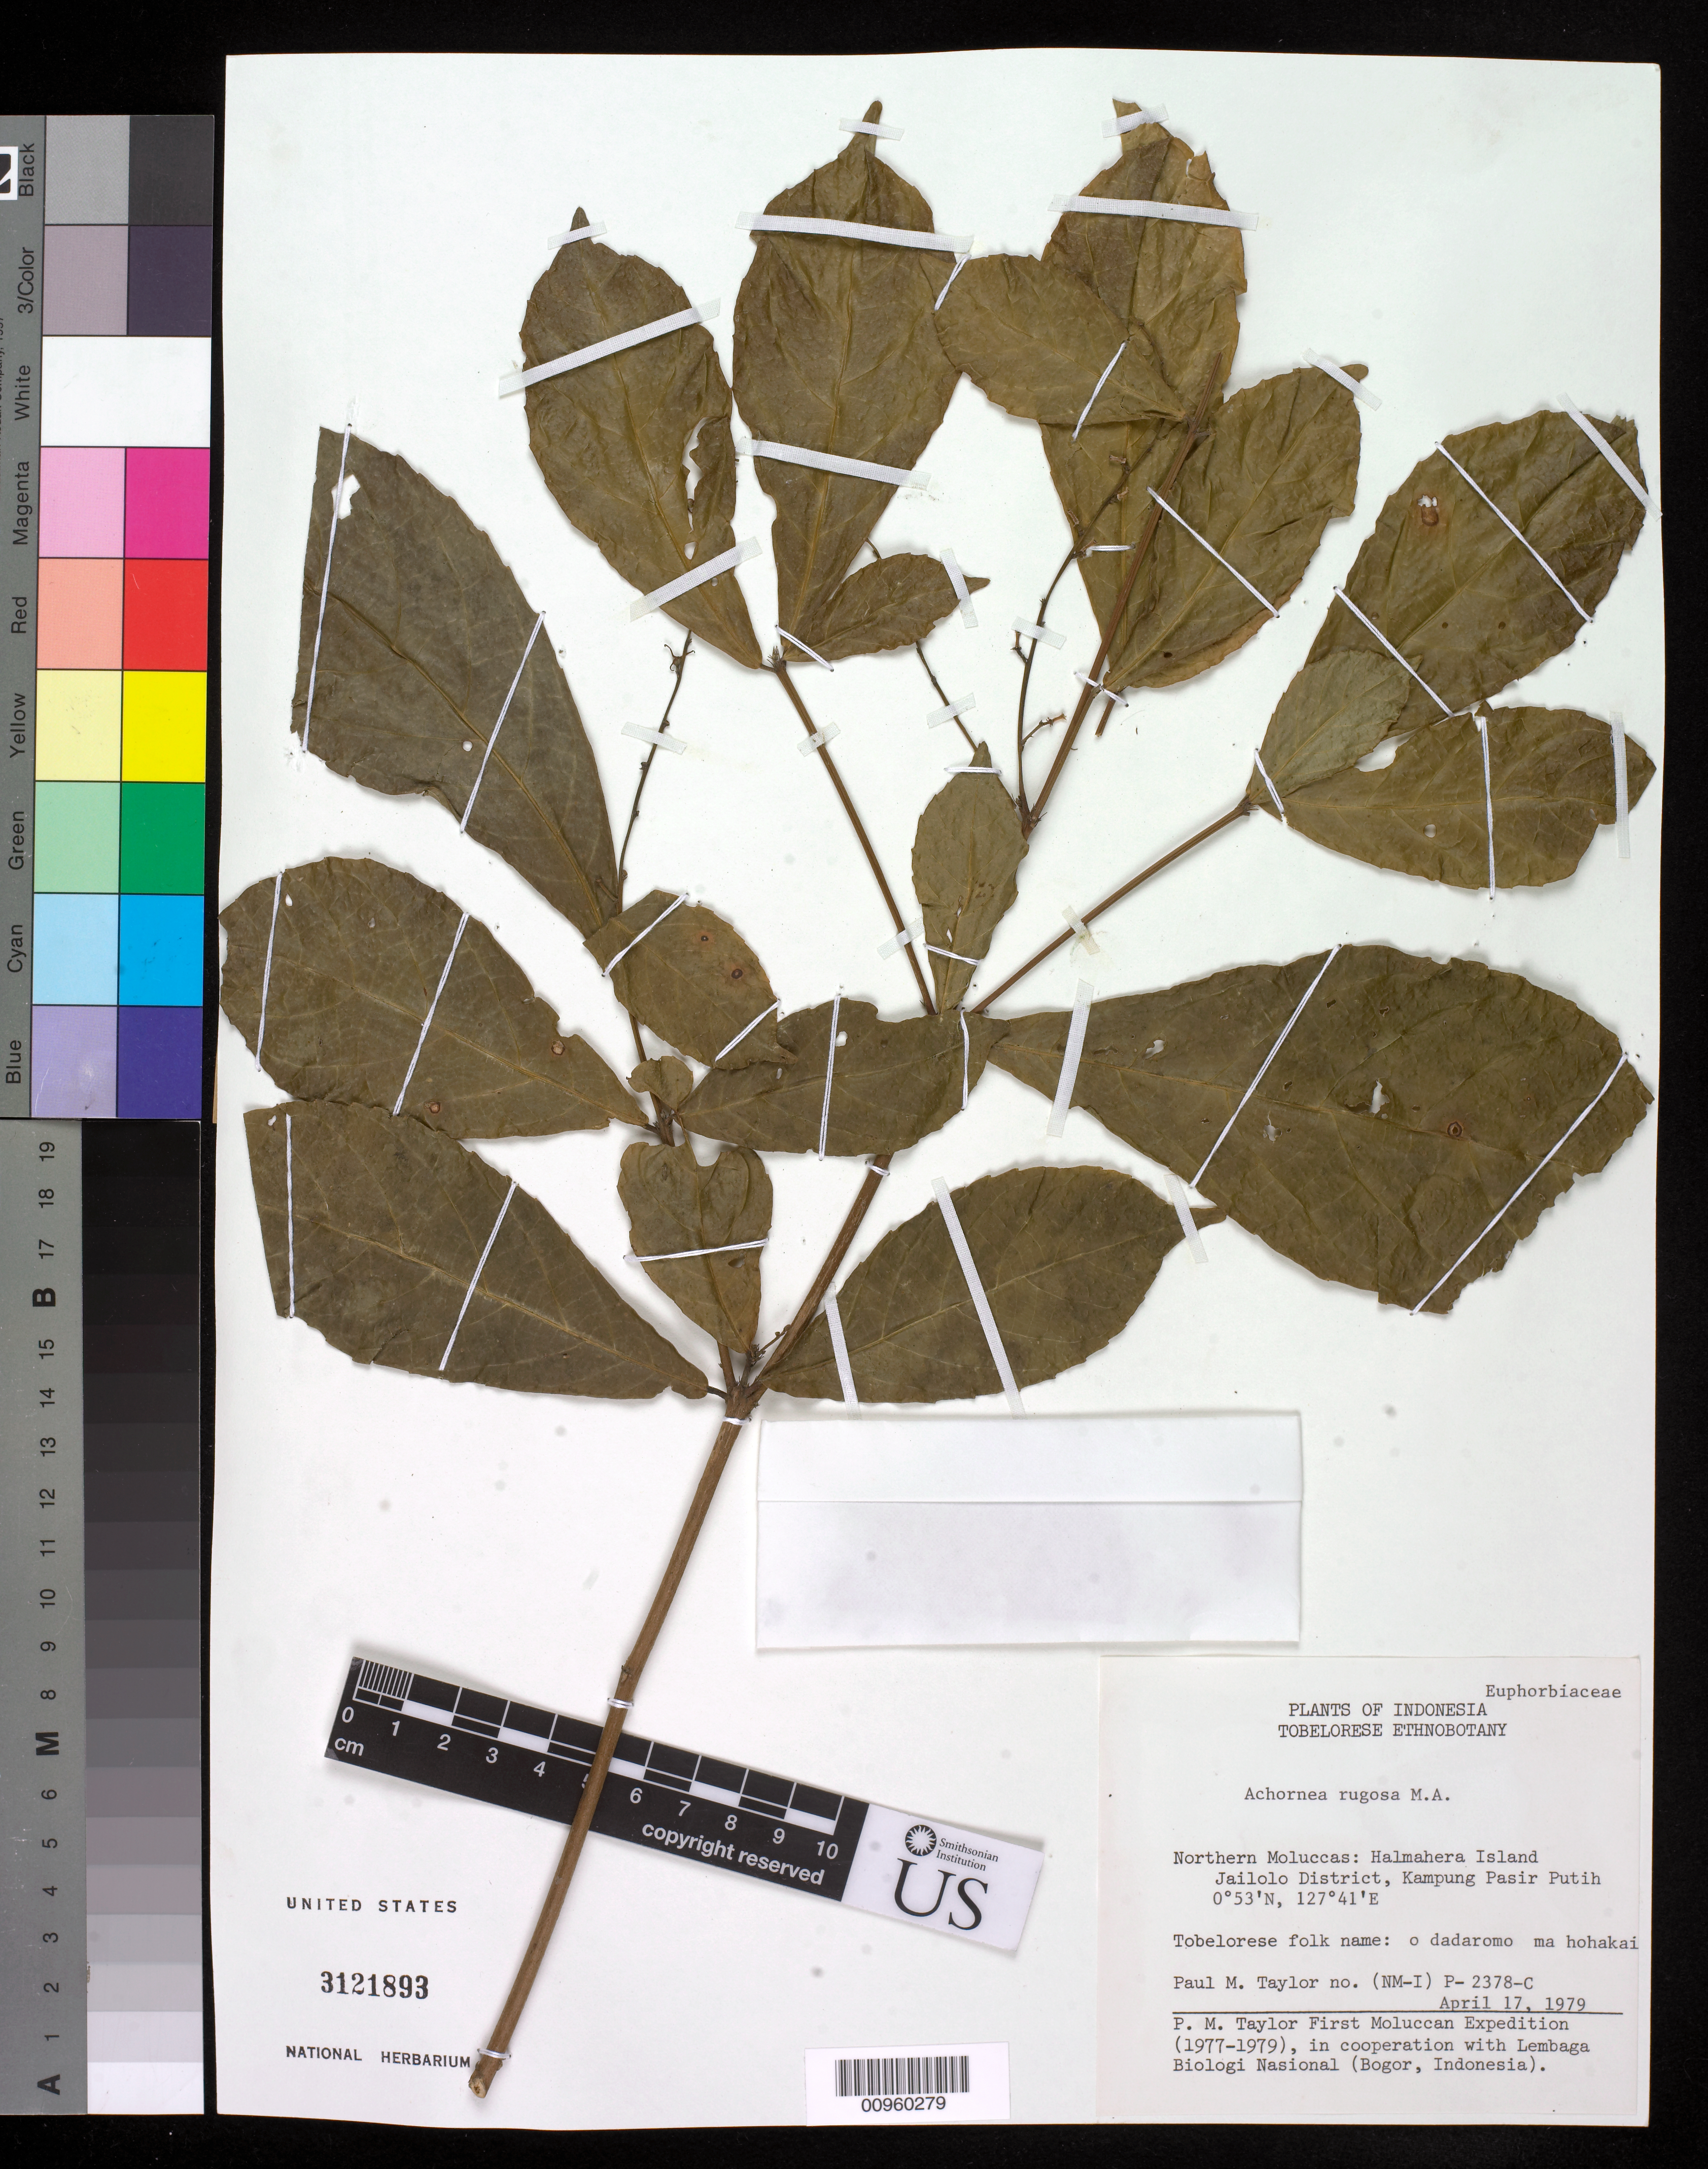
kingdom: Plantae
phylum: Tracheophyta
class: Magnoliopsida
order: Malpighiales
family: Euphorbiaceae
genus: Alchornea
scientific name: Alchornea rugosa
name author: (Lour.) Müll. Arg.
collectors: P. M. Taylor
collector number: P 2378 C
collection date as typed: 17 Apr 1979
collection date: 1979-04-17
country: Indonesia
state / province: Maluku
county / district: Maluku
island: Halmahera I.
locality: Northern Moluccas, Jailolo Dist., Kampung Pasir Putih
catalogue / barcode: US 3121893